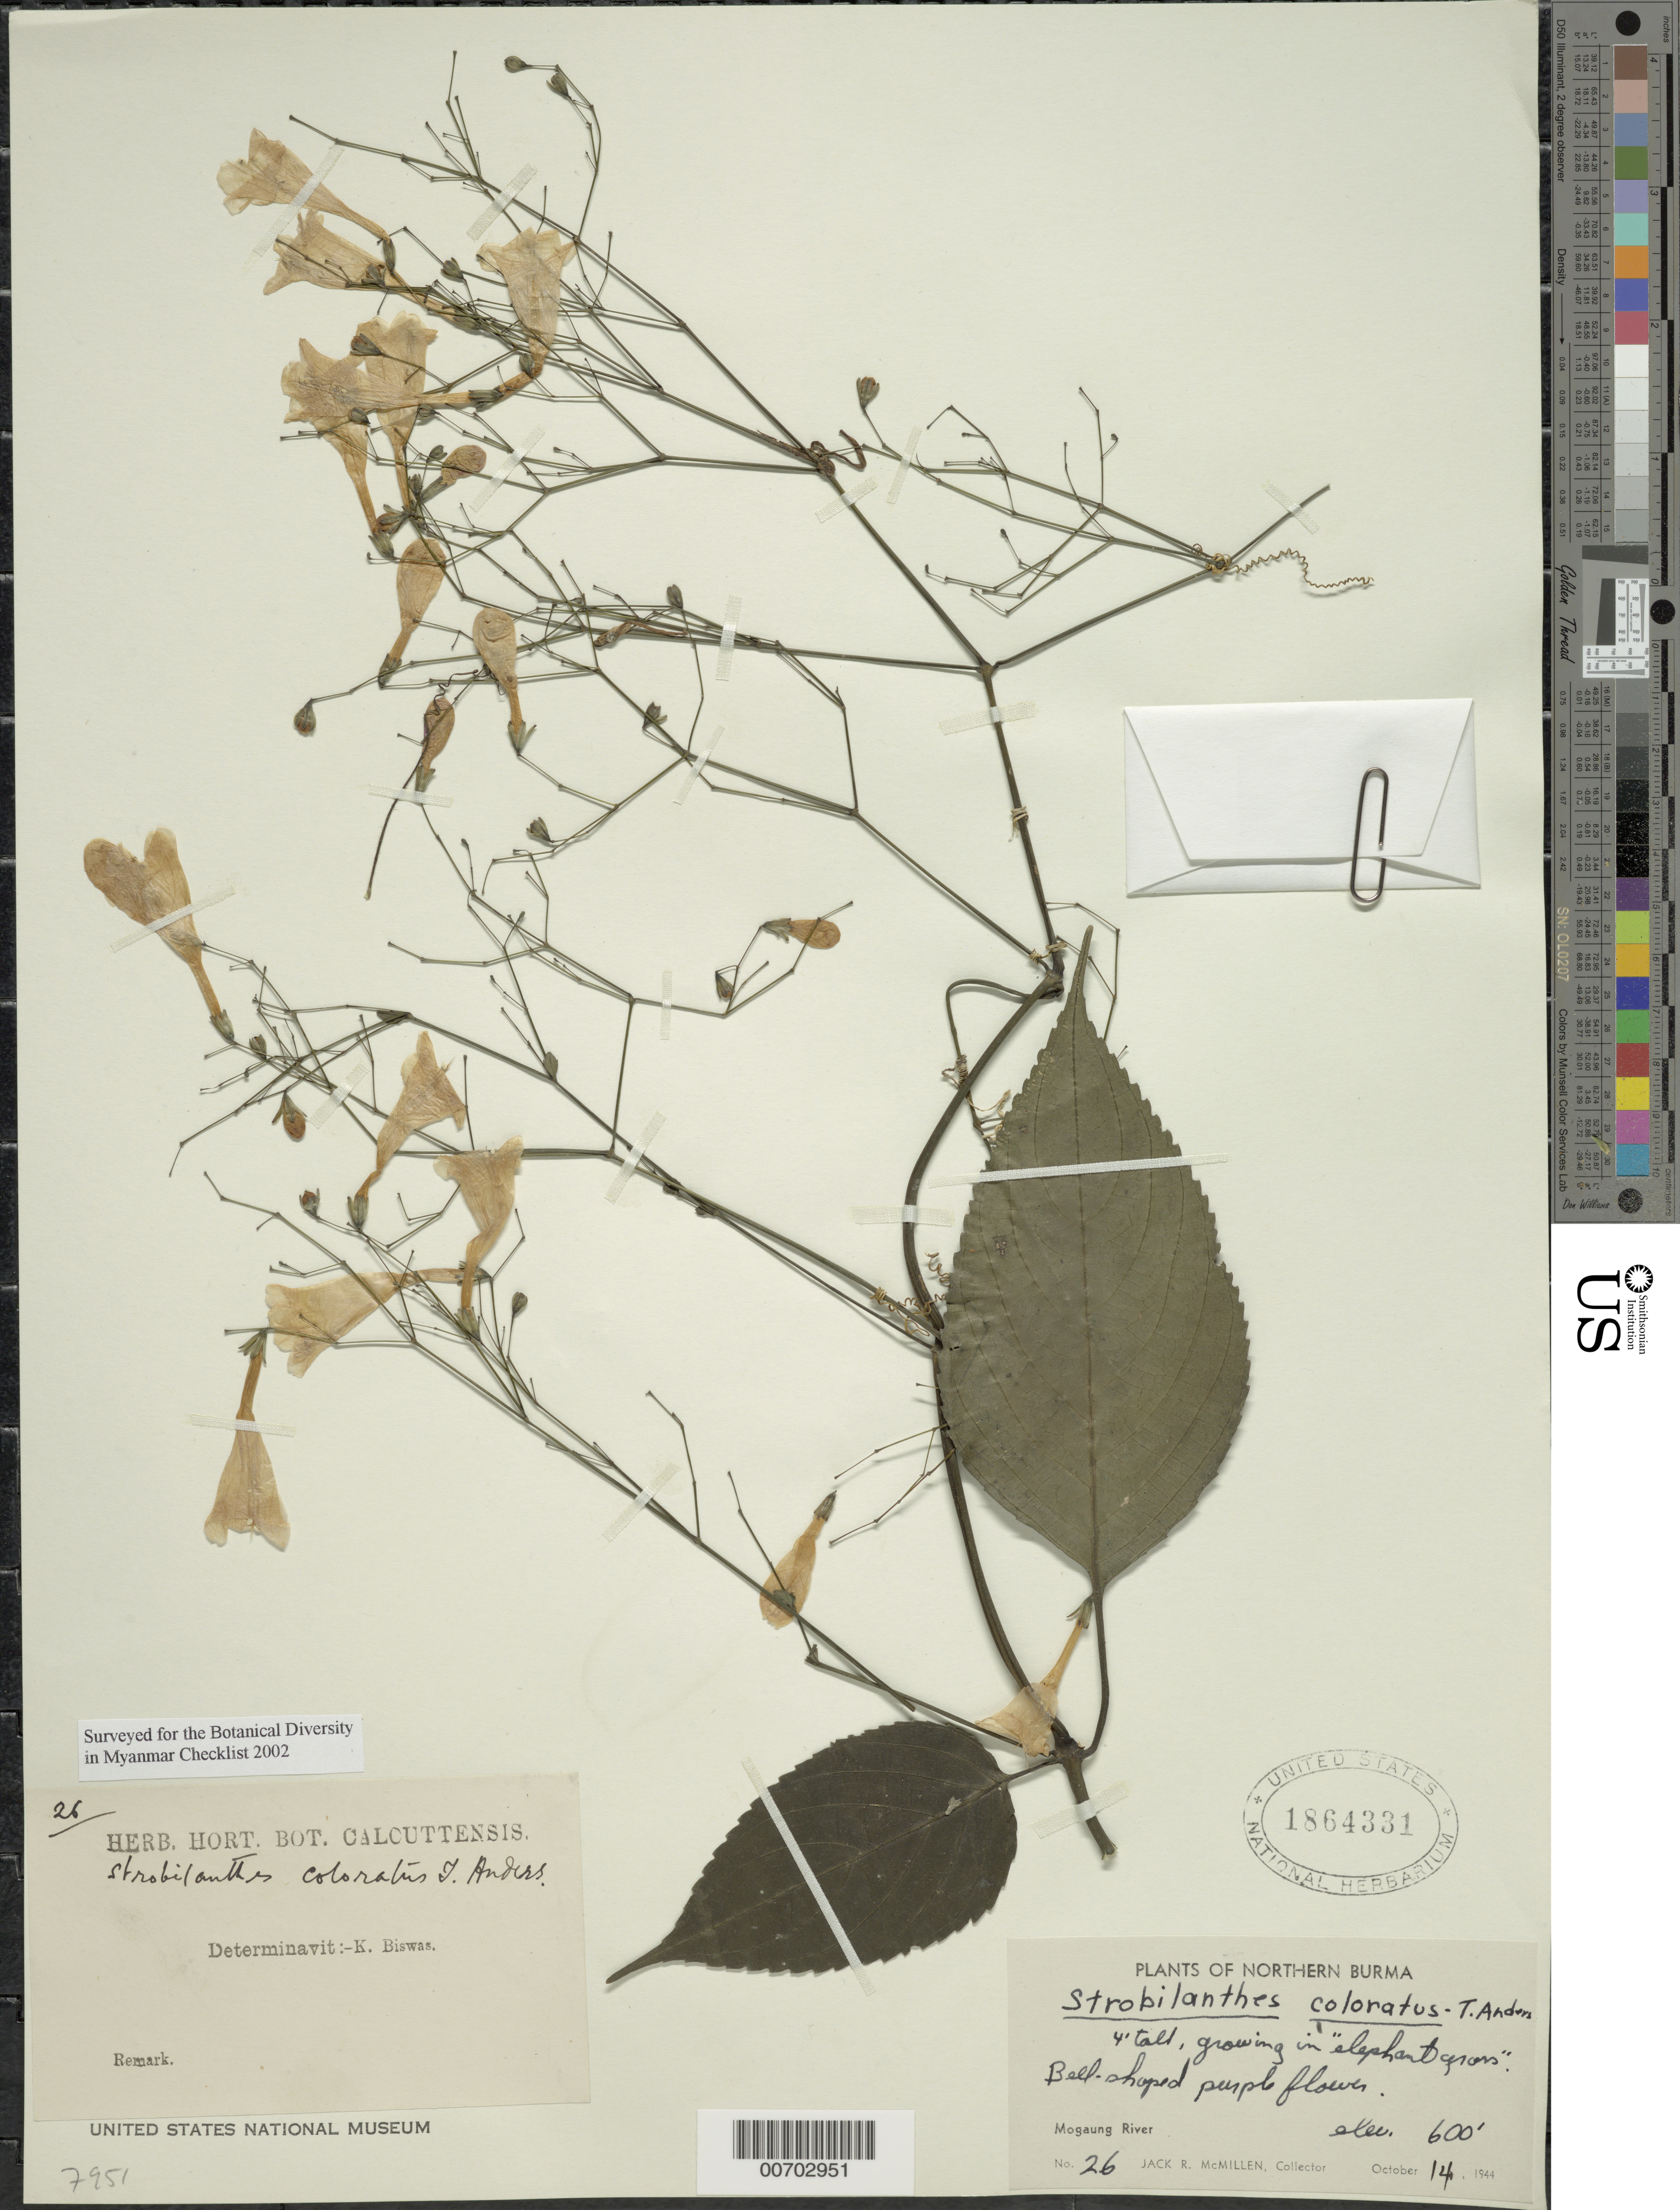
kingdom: Plantae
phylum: Tracheophyta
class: Magnoliopsida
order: Lamiales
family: Acanthaceae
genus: Strobilanthes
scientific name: Strobilanthes coloratus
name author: T. Anderson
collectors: J. McMillen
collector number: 26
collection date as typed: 14 Oct 1944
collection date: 1944-10-14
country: Myanmar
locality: Mogaung R.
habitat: In "elephant grass"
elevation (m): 183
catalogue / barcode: US 1864331